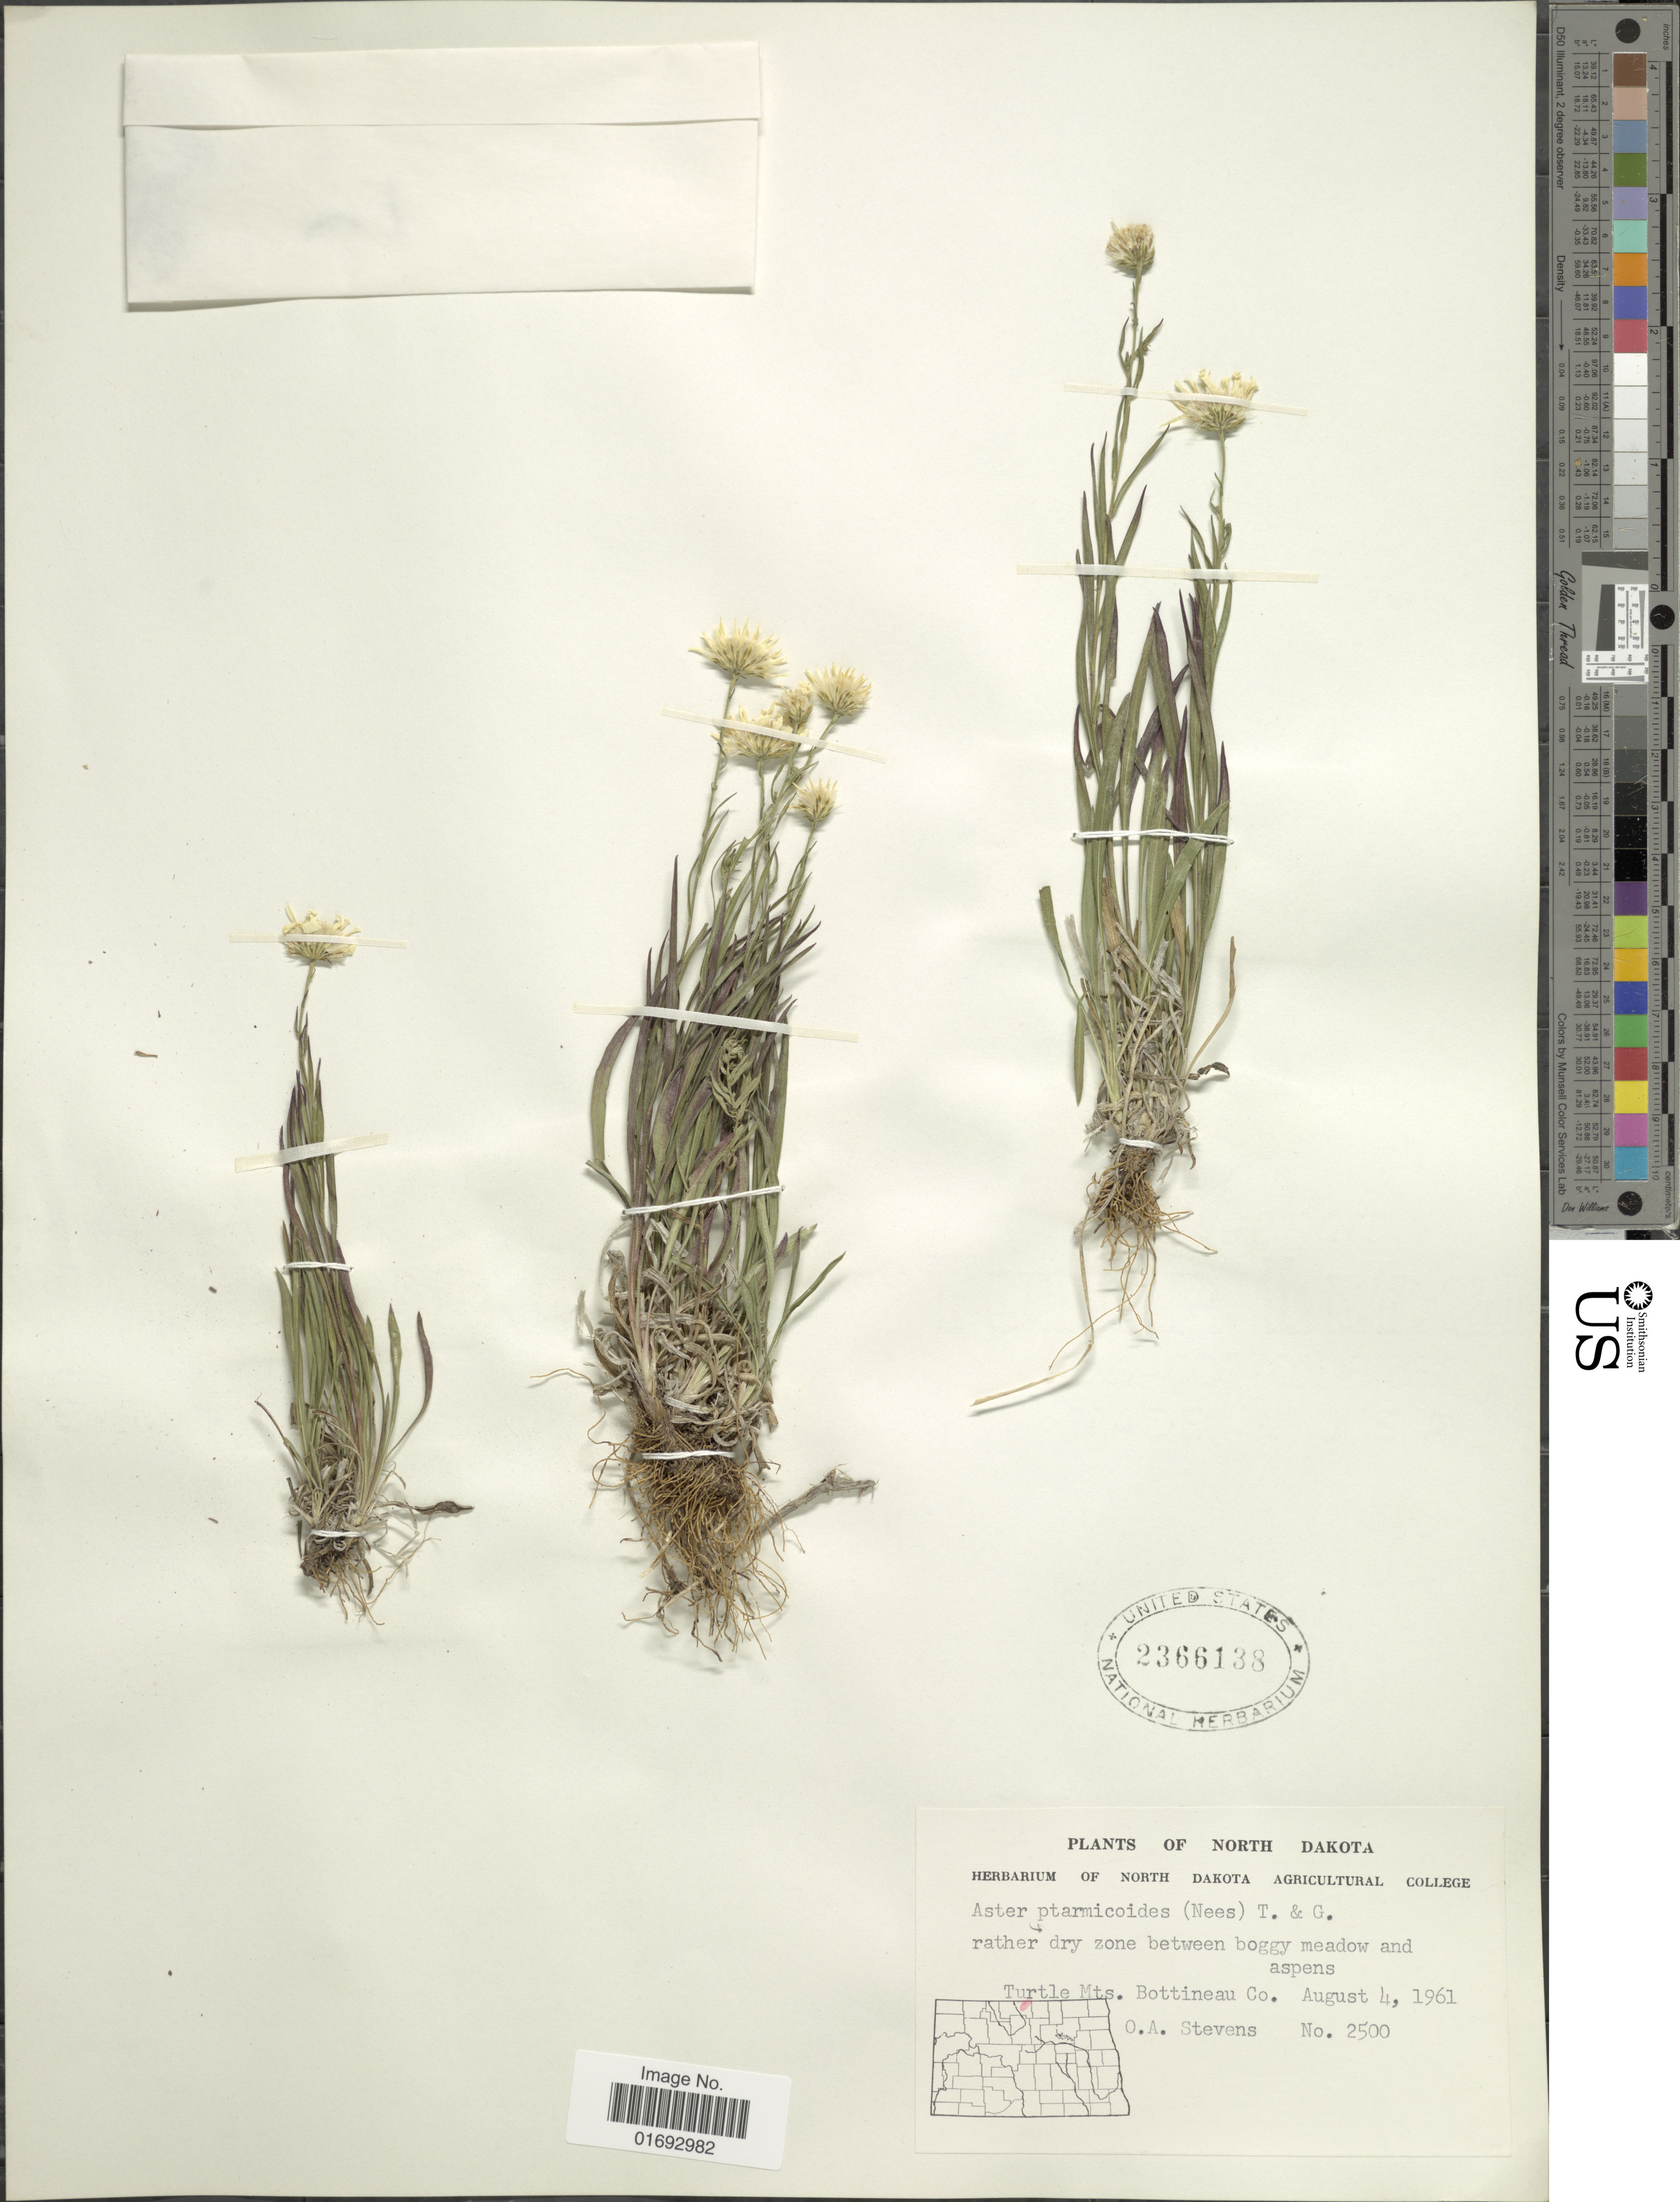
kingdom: Plantae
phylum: Tracheophyta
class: Magnoliopsida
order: Asterales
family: Asteraceae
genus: Oligoneuron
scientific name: Oligoneuron album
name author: (Nutt.) G.L. Nesom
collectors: O. A. Stevens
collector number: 2500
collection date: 1961-08-04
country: United States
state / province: North Dakota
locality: Rather dry zone between boggy meadow and aspens, Turtle Mts. Bottineau Co.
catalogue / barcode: US 2366138